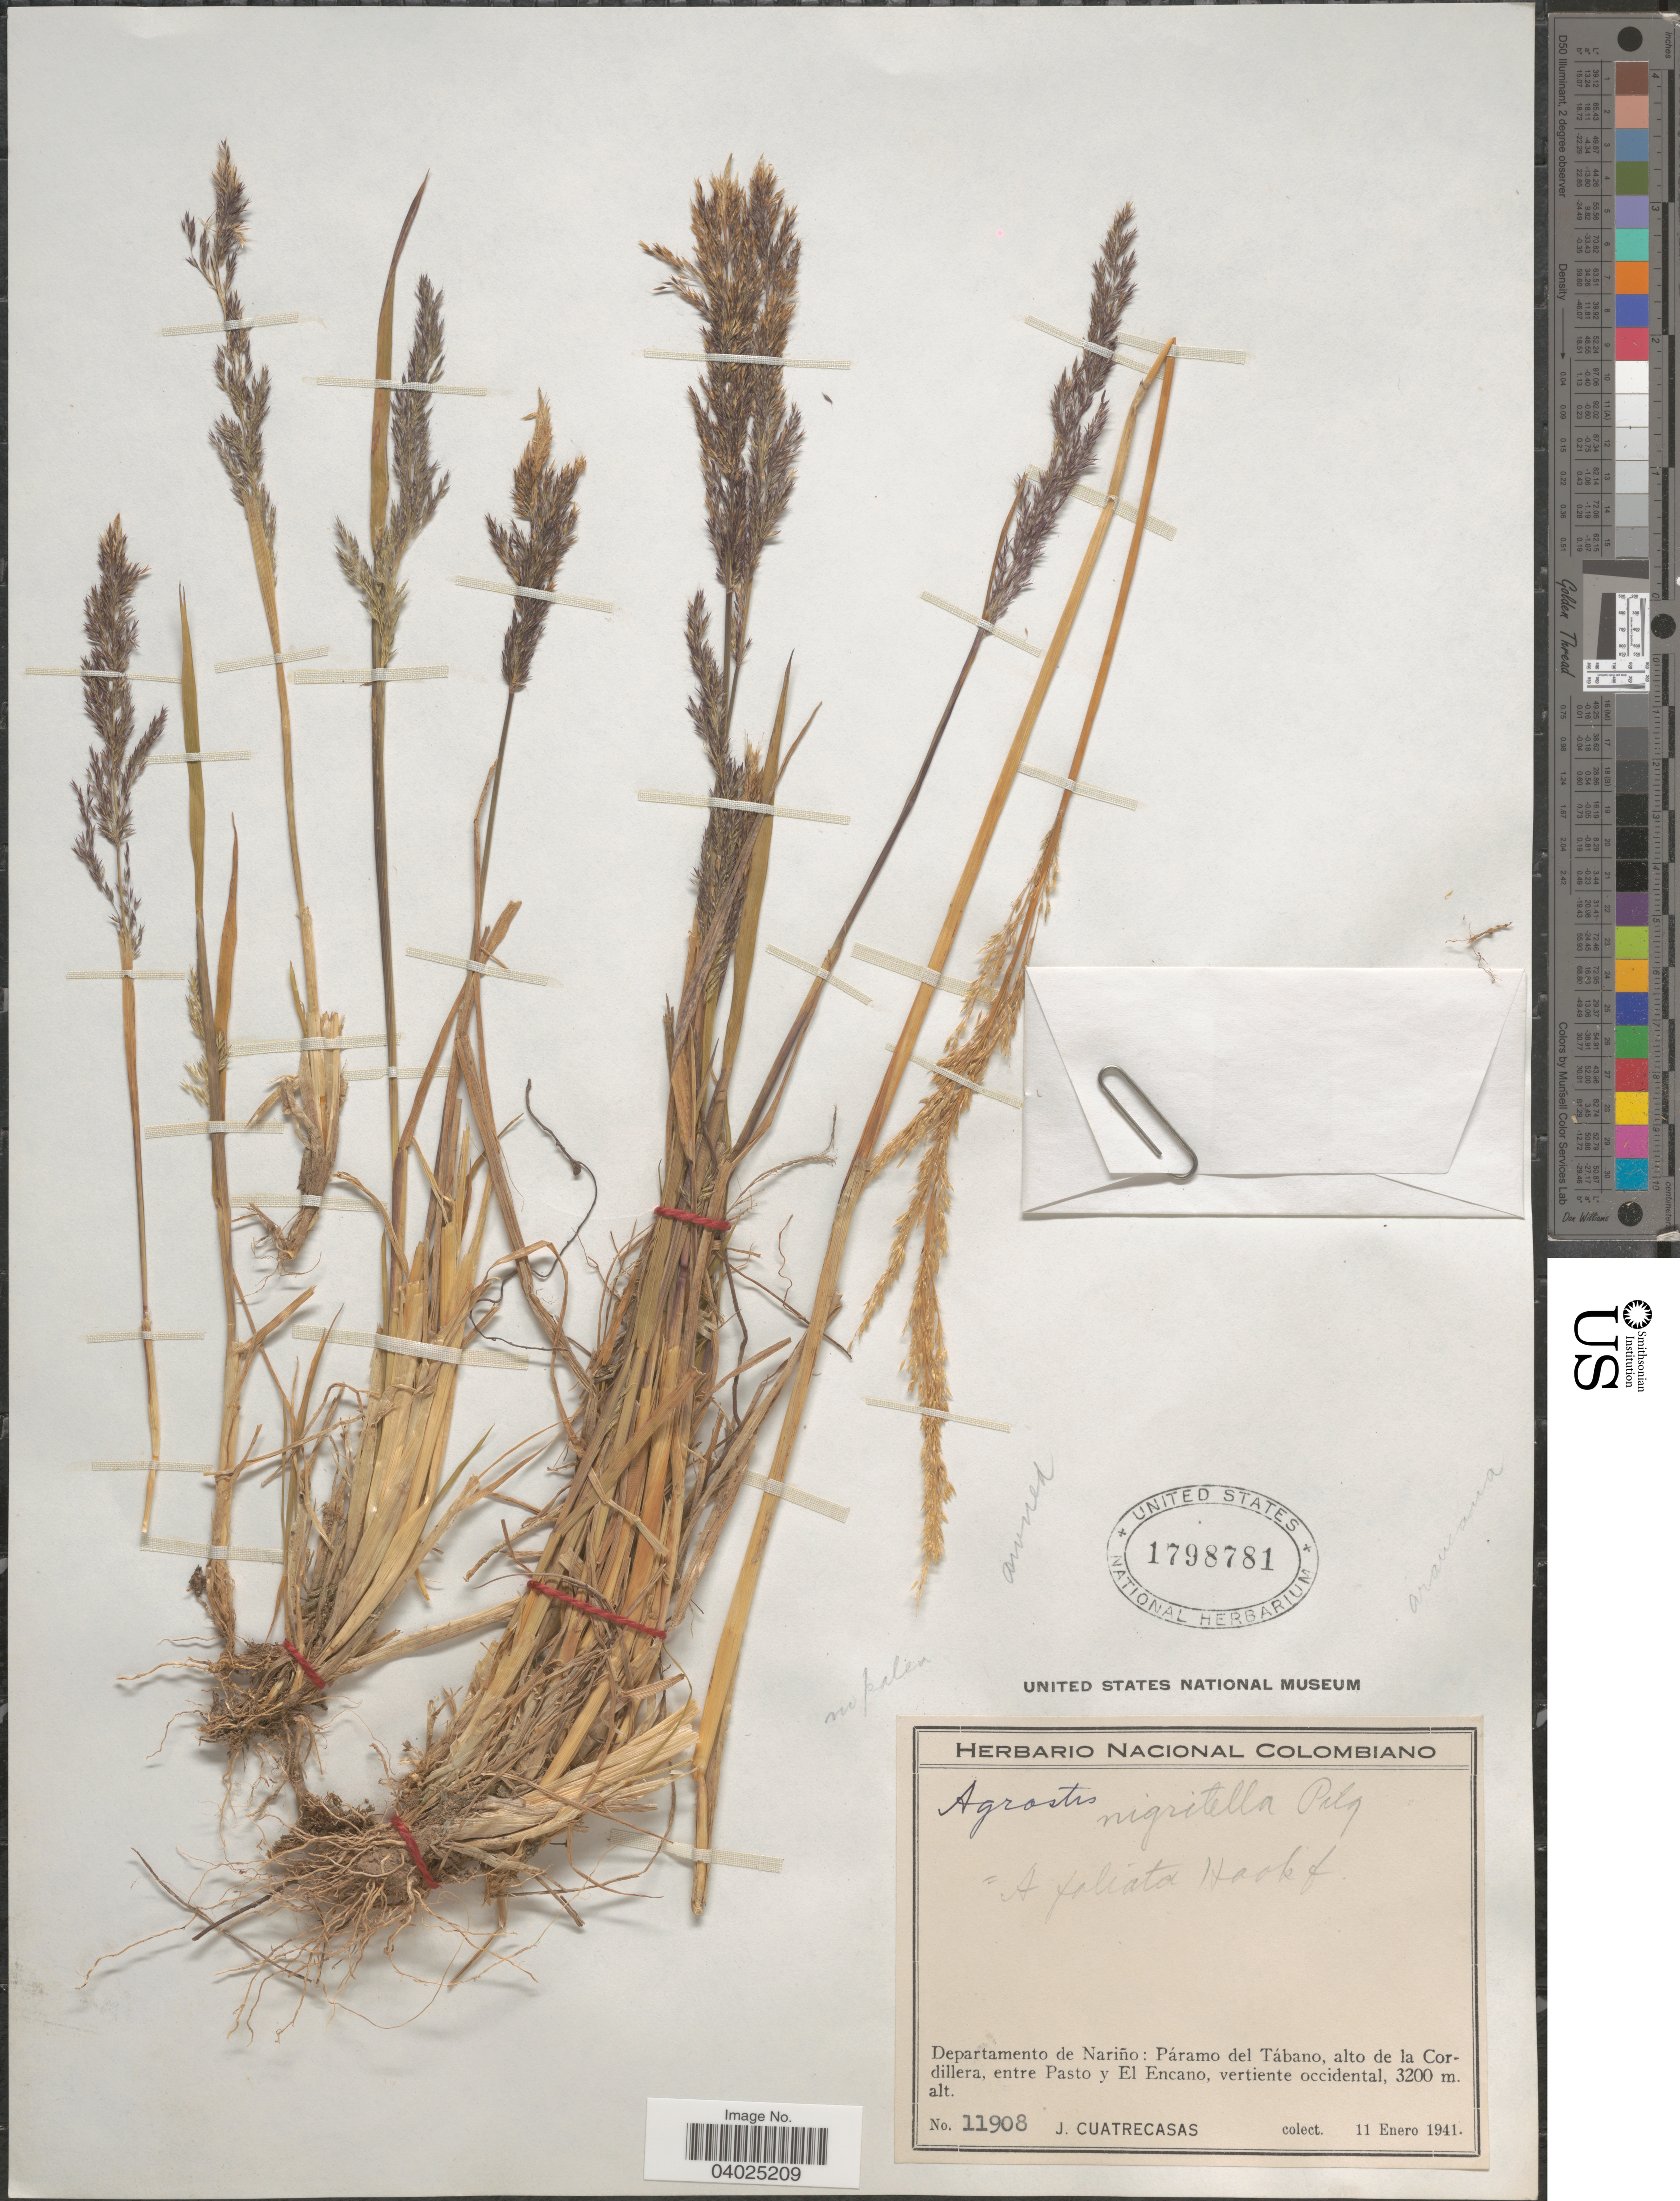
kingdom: Plantae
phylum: Tracheophyta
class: Liliopsida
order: Poales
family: Poaceae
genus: Agrostis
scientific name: Agrostis sp.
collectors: J. Cuatrecasas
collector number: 11908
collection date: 1941-01-11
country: Colombia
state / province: Nariño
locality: Departamento de Nariño: Páramo del Tábano, alto de la Cordillera, entre Pasto y El Encano, vertiente occidental.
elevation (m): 3200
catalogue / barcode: US 1798781